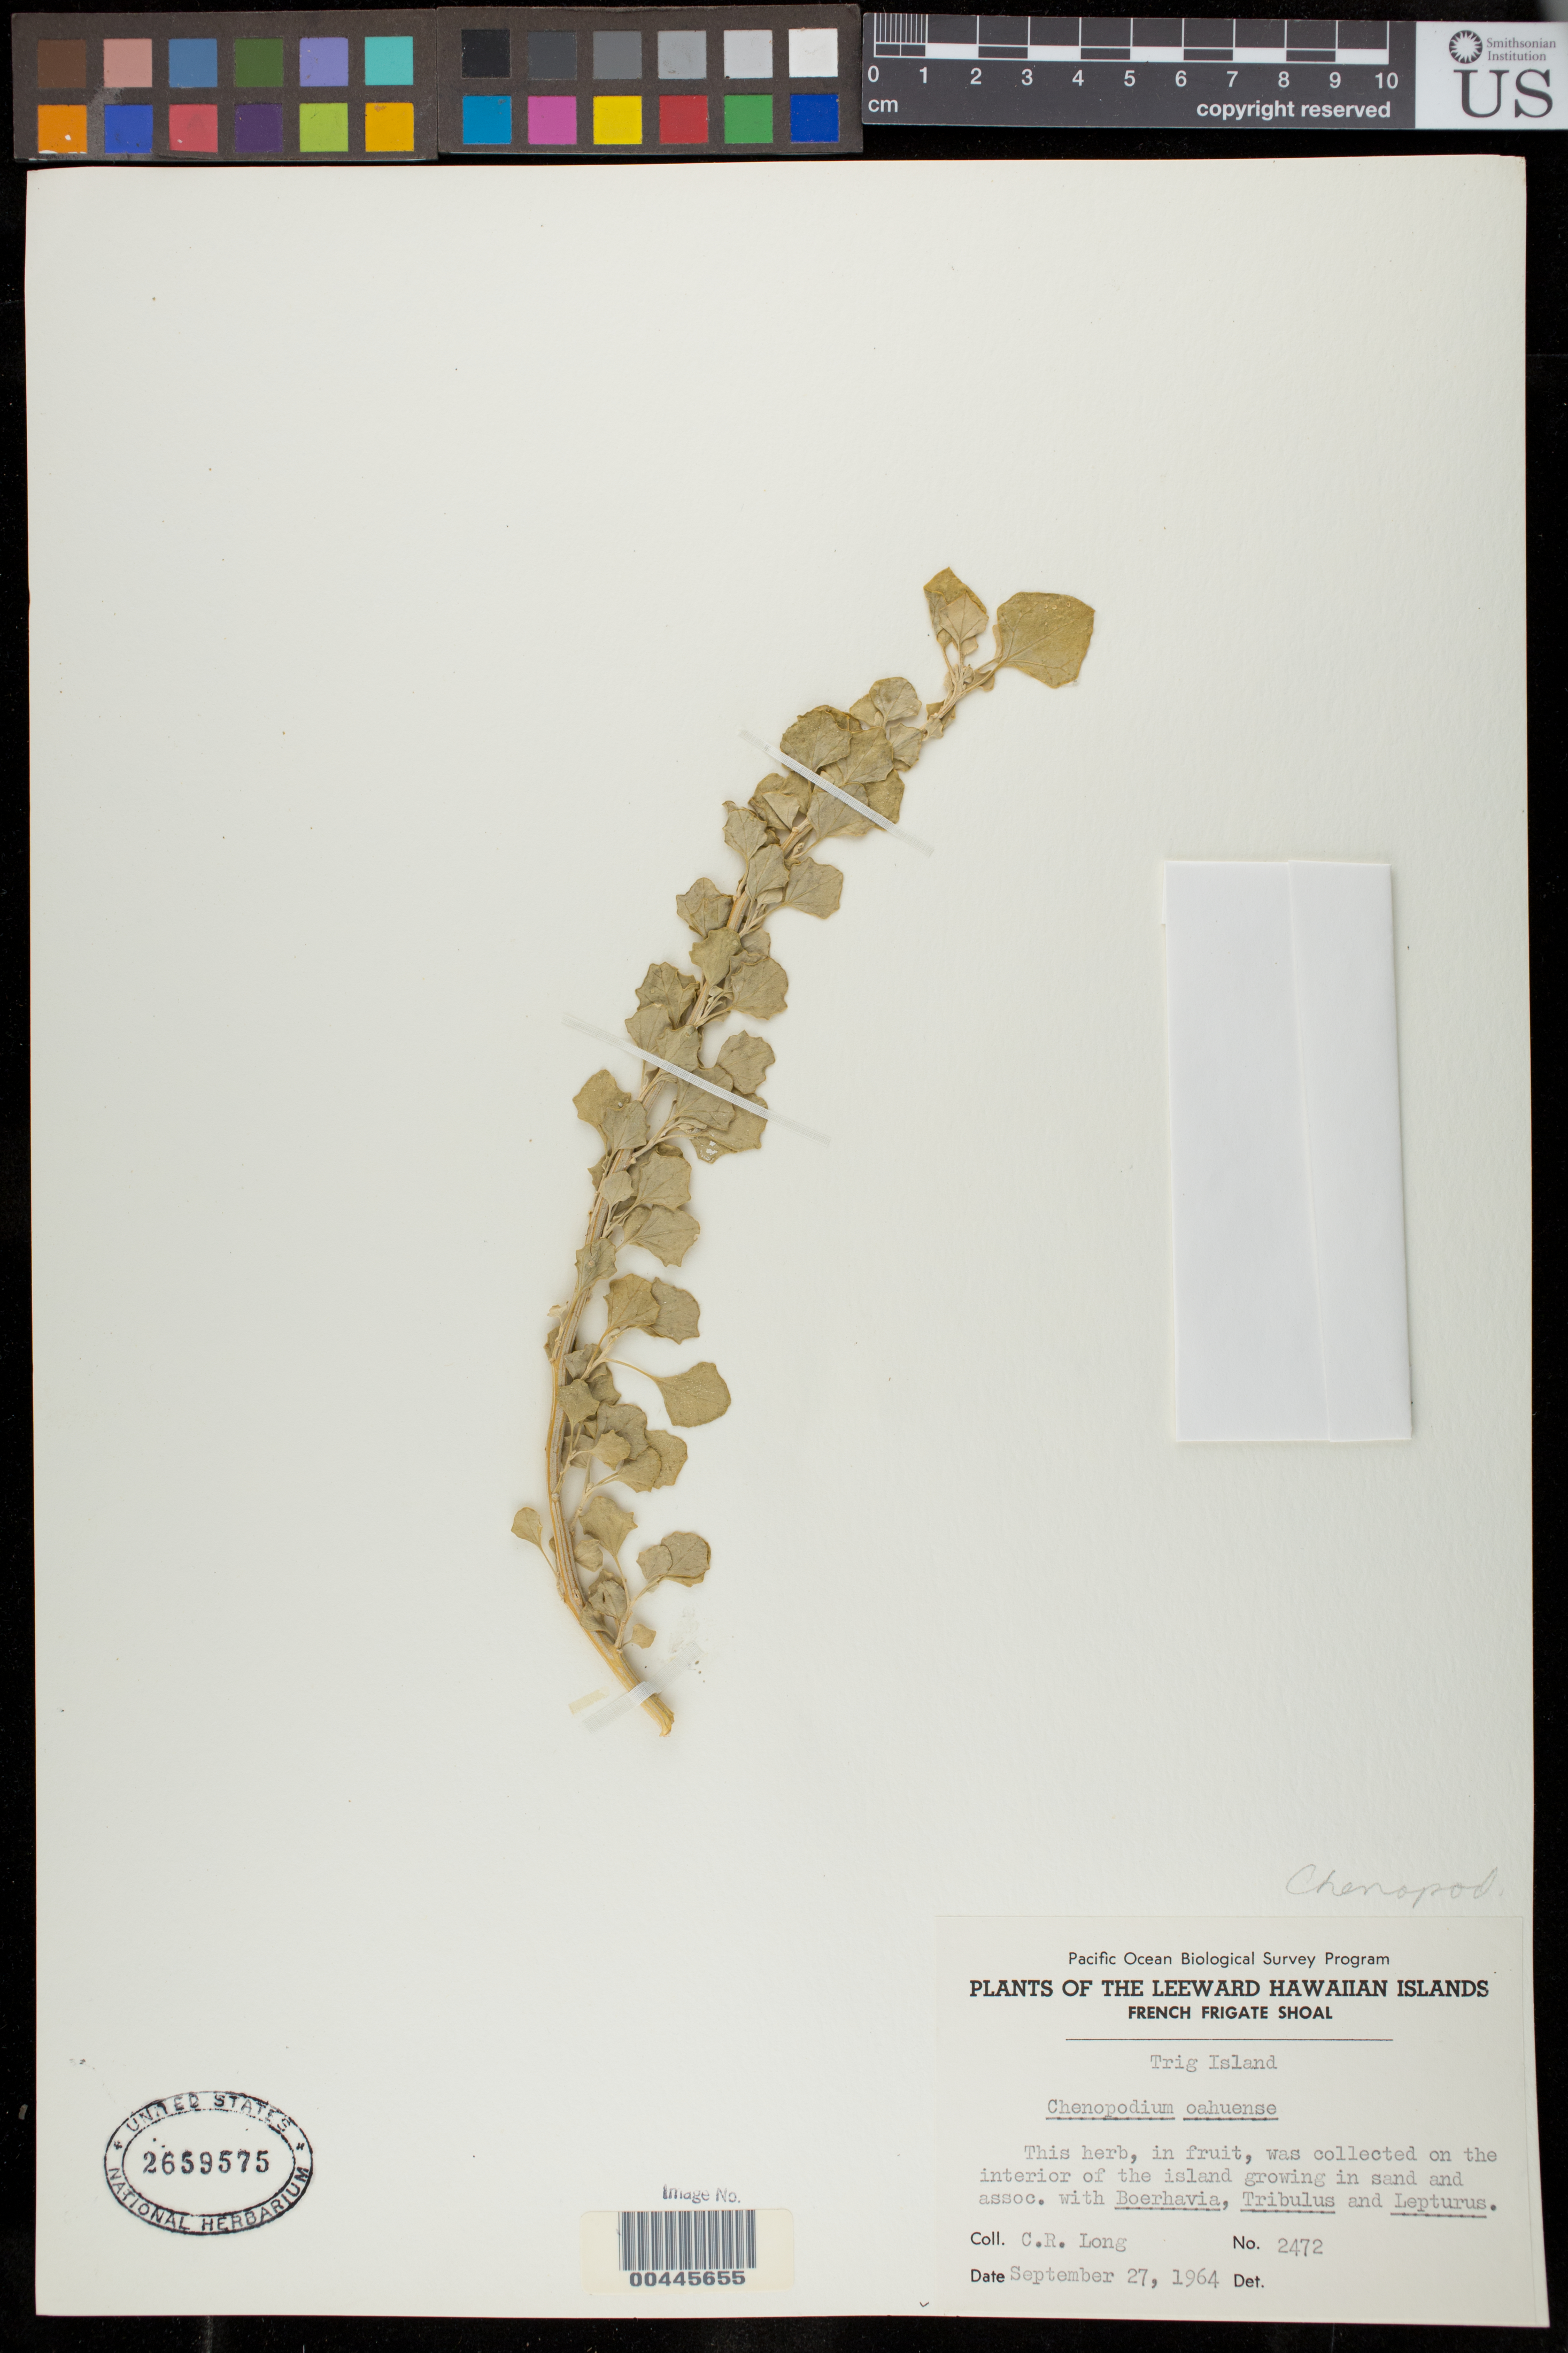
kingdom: Plantae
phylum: Tracheophyta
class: Magnoliopsida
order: Caryophyllales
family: Amaranthaceae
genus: Chenopodium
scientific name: Chenopodium oahuense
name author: (Meyen) Aellen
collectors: C. Long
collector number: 2472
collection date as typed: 27 Sep 1964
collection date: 1964-09-27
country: United States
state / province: Hawaii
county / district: Honolulu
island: French Frigate Shoals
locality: Trig Islet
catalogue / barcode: US 2659575